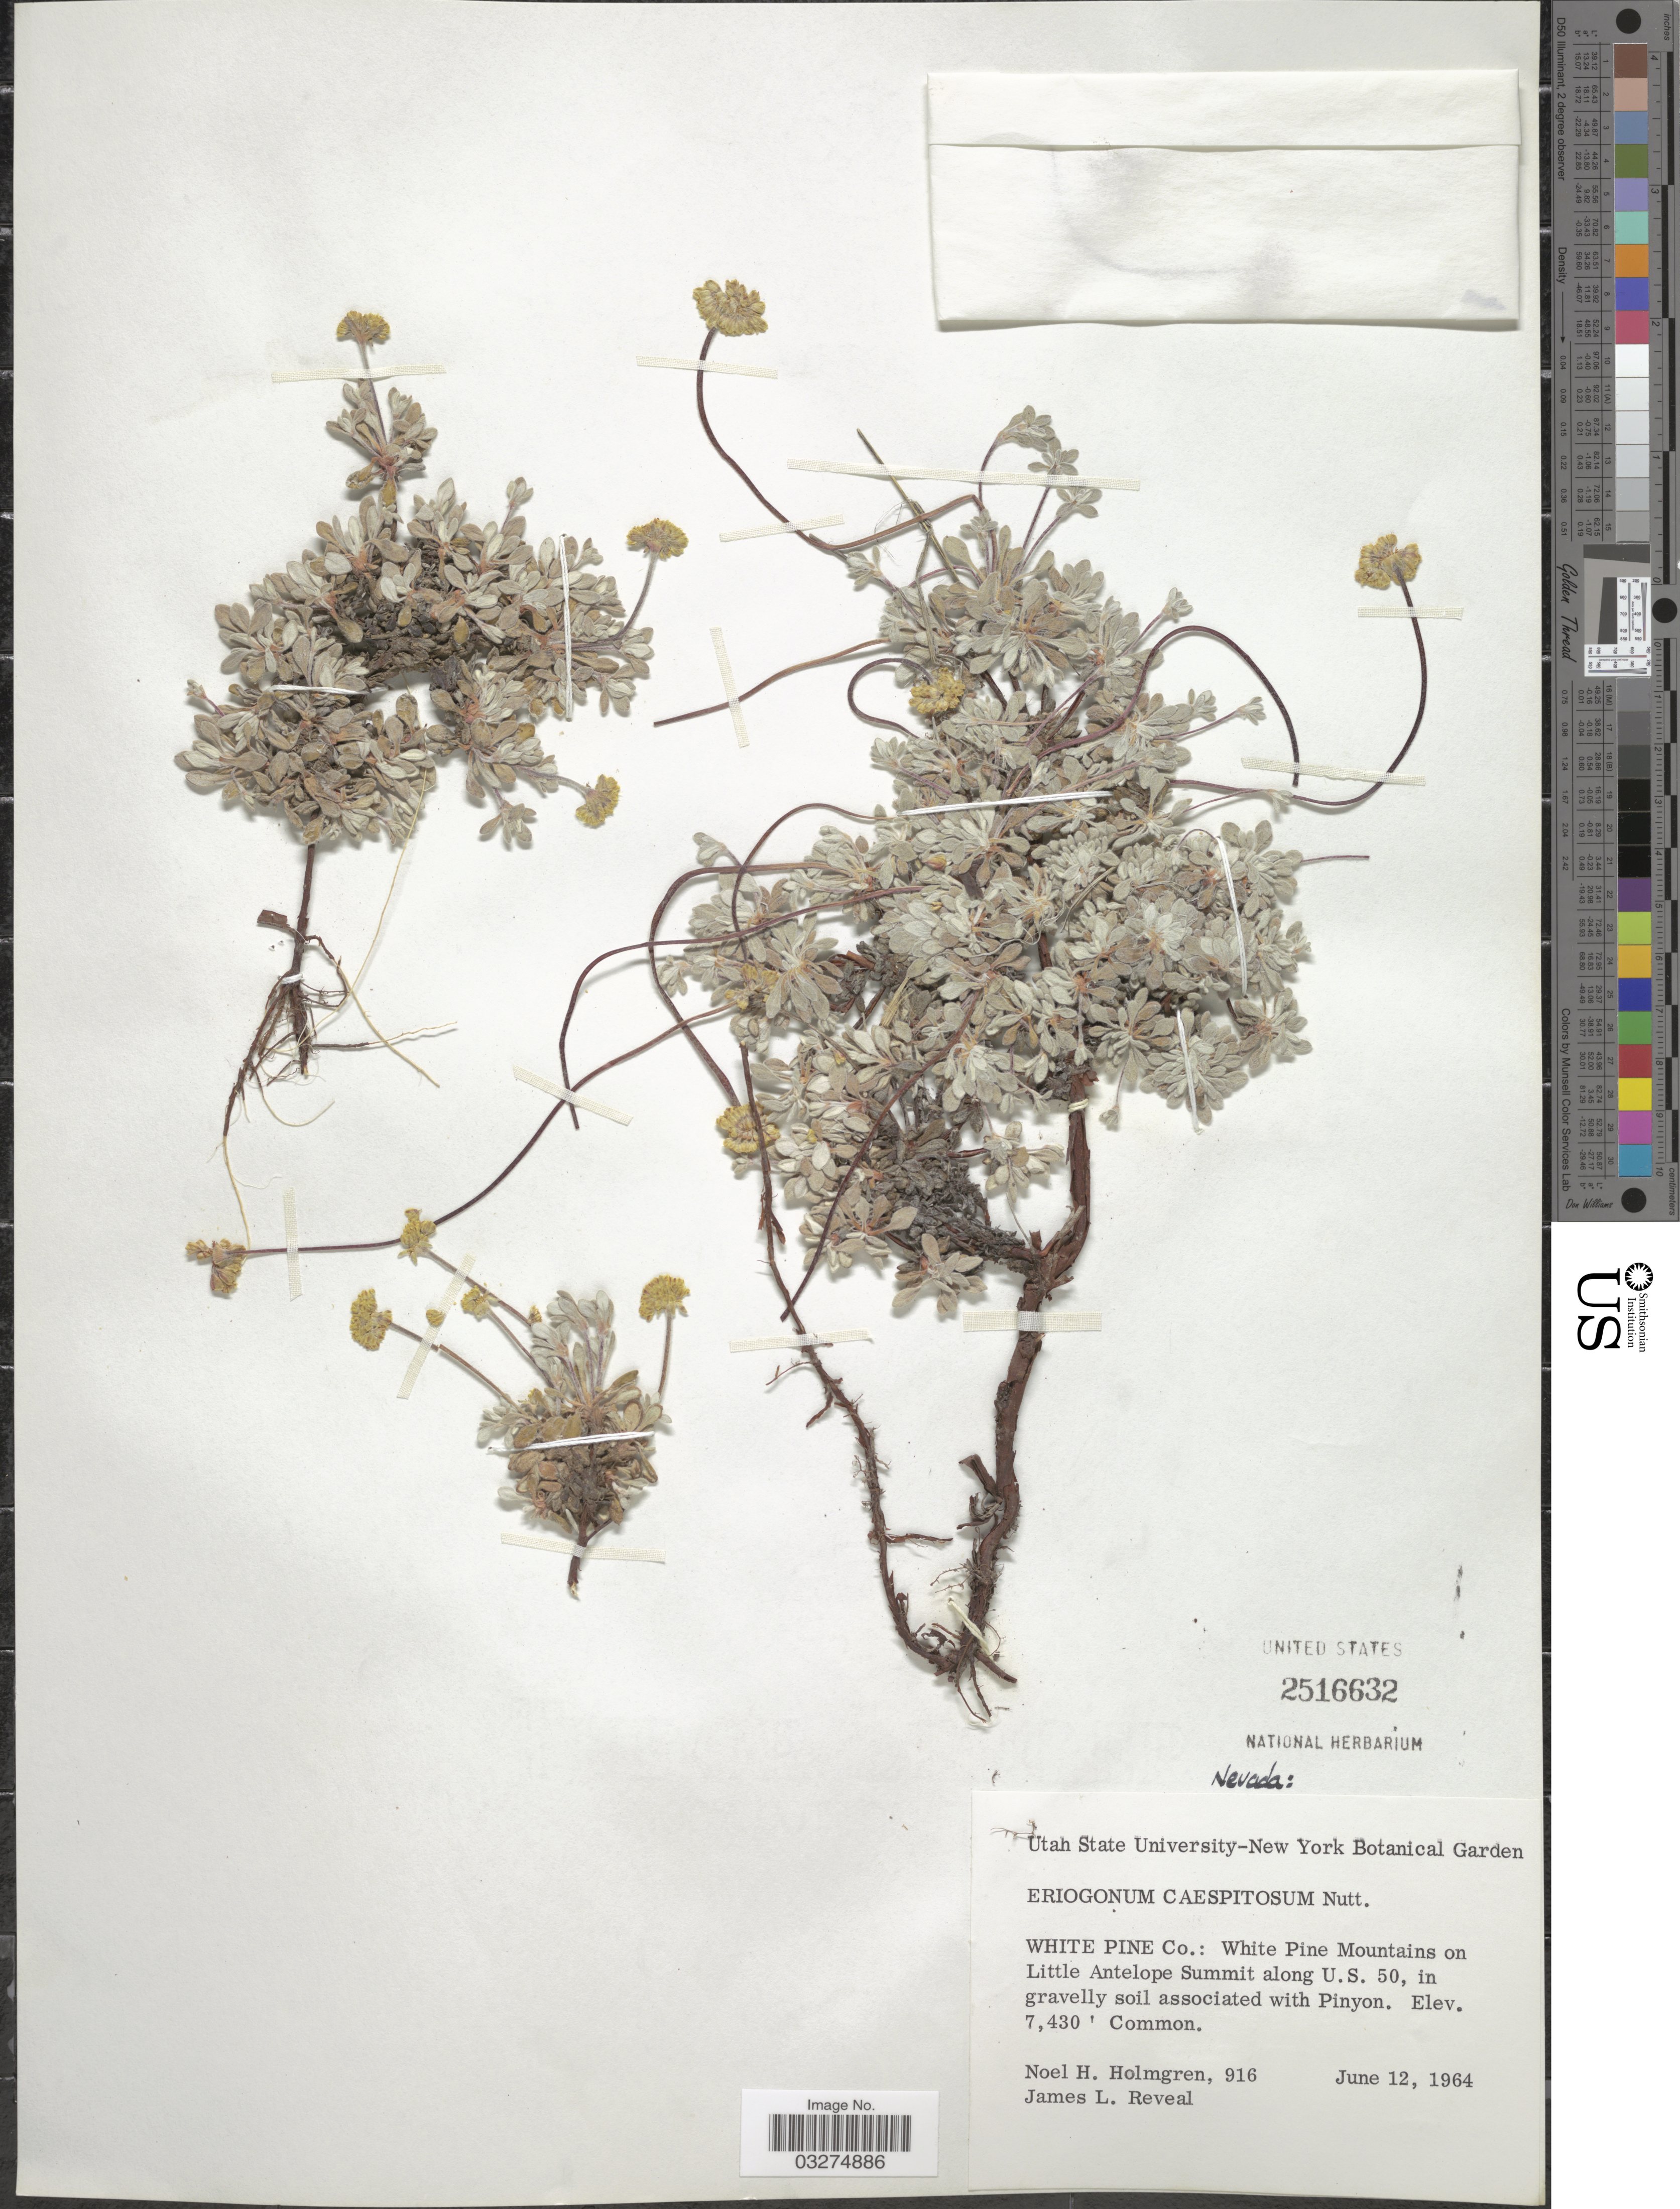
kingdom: Plantae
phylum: Tracheophyta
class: Magnoliopsida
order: Caryophyllales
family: Polygonaceae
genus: Eriogonum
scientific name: Eriogonum caespitosum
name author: Nutt.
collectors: N. H. Holmgren & J. L. Reveal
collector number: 916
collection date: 1964-06-12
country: United States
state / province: Utah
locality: White Pine Co.: White Pine Mountains on Little Antelope Summit along U.S. 50.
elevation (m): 2265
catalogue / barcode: US 2516632